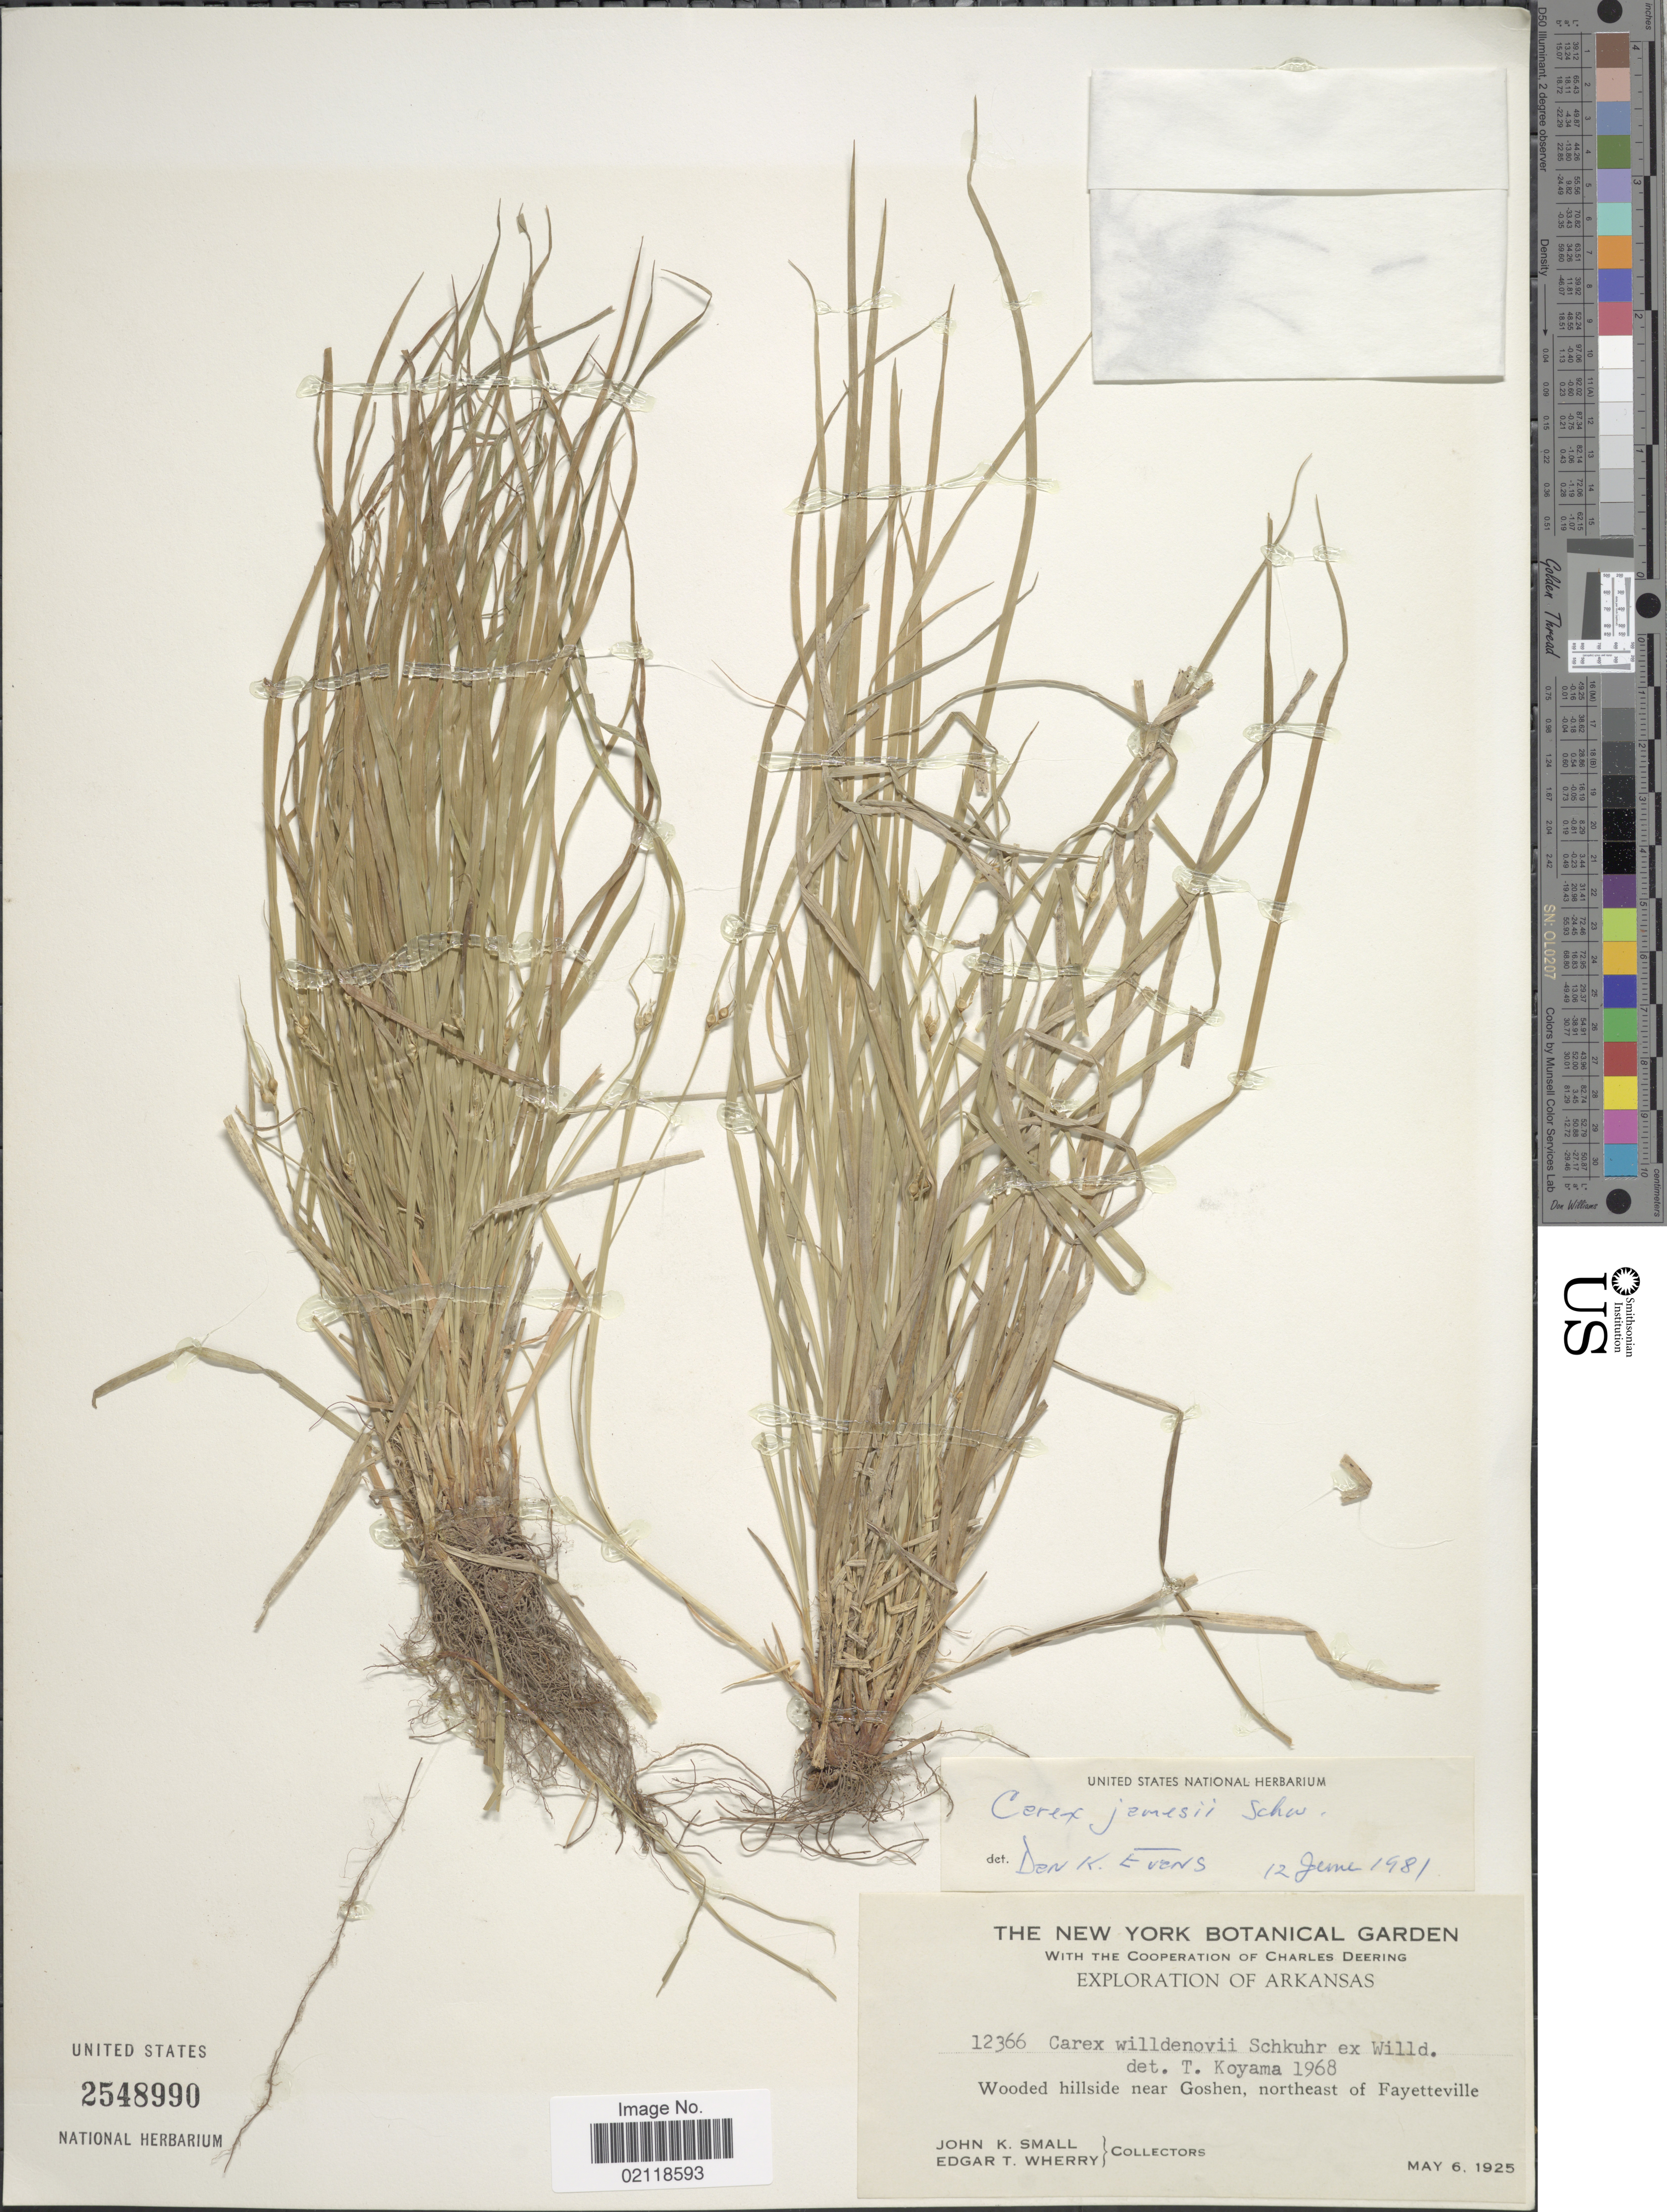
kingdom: Plantae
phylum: Tracheophyta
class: Liliopsida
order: Poales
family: Cyperaceae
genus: Carex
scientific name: Carex jamesii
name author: Schwein.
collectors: J. K. Small & E. T. Wherry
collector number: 12366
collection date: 1925-05-06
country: United States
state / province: Arkansas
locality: Wooded hillside near Goshen, northeast of Fayetteville.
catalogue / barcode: US 2548990